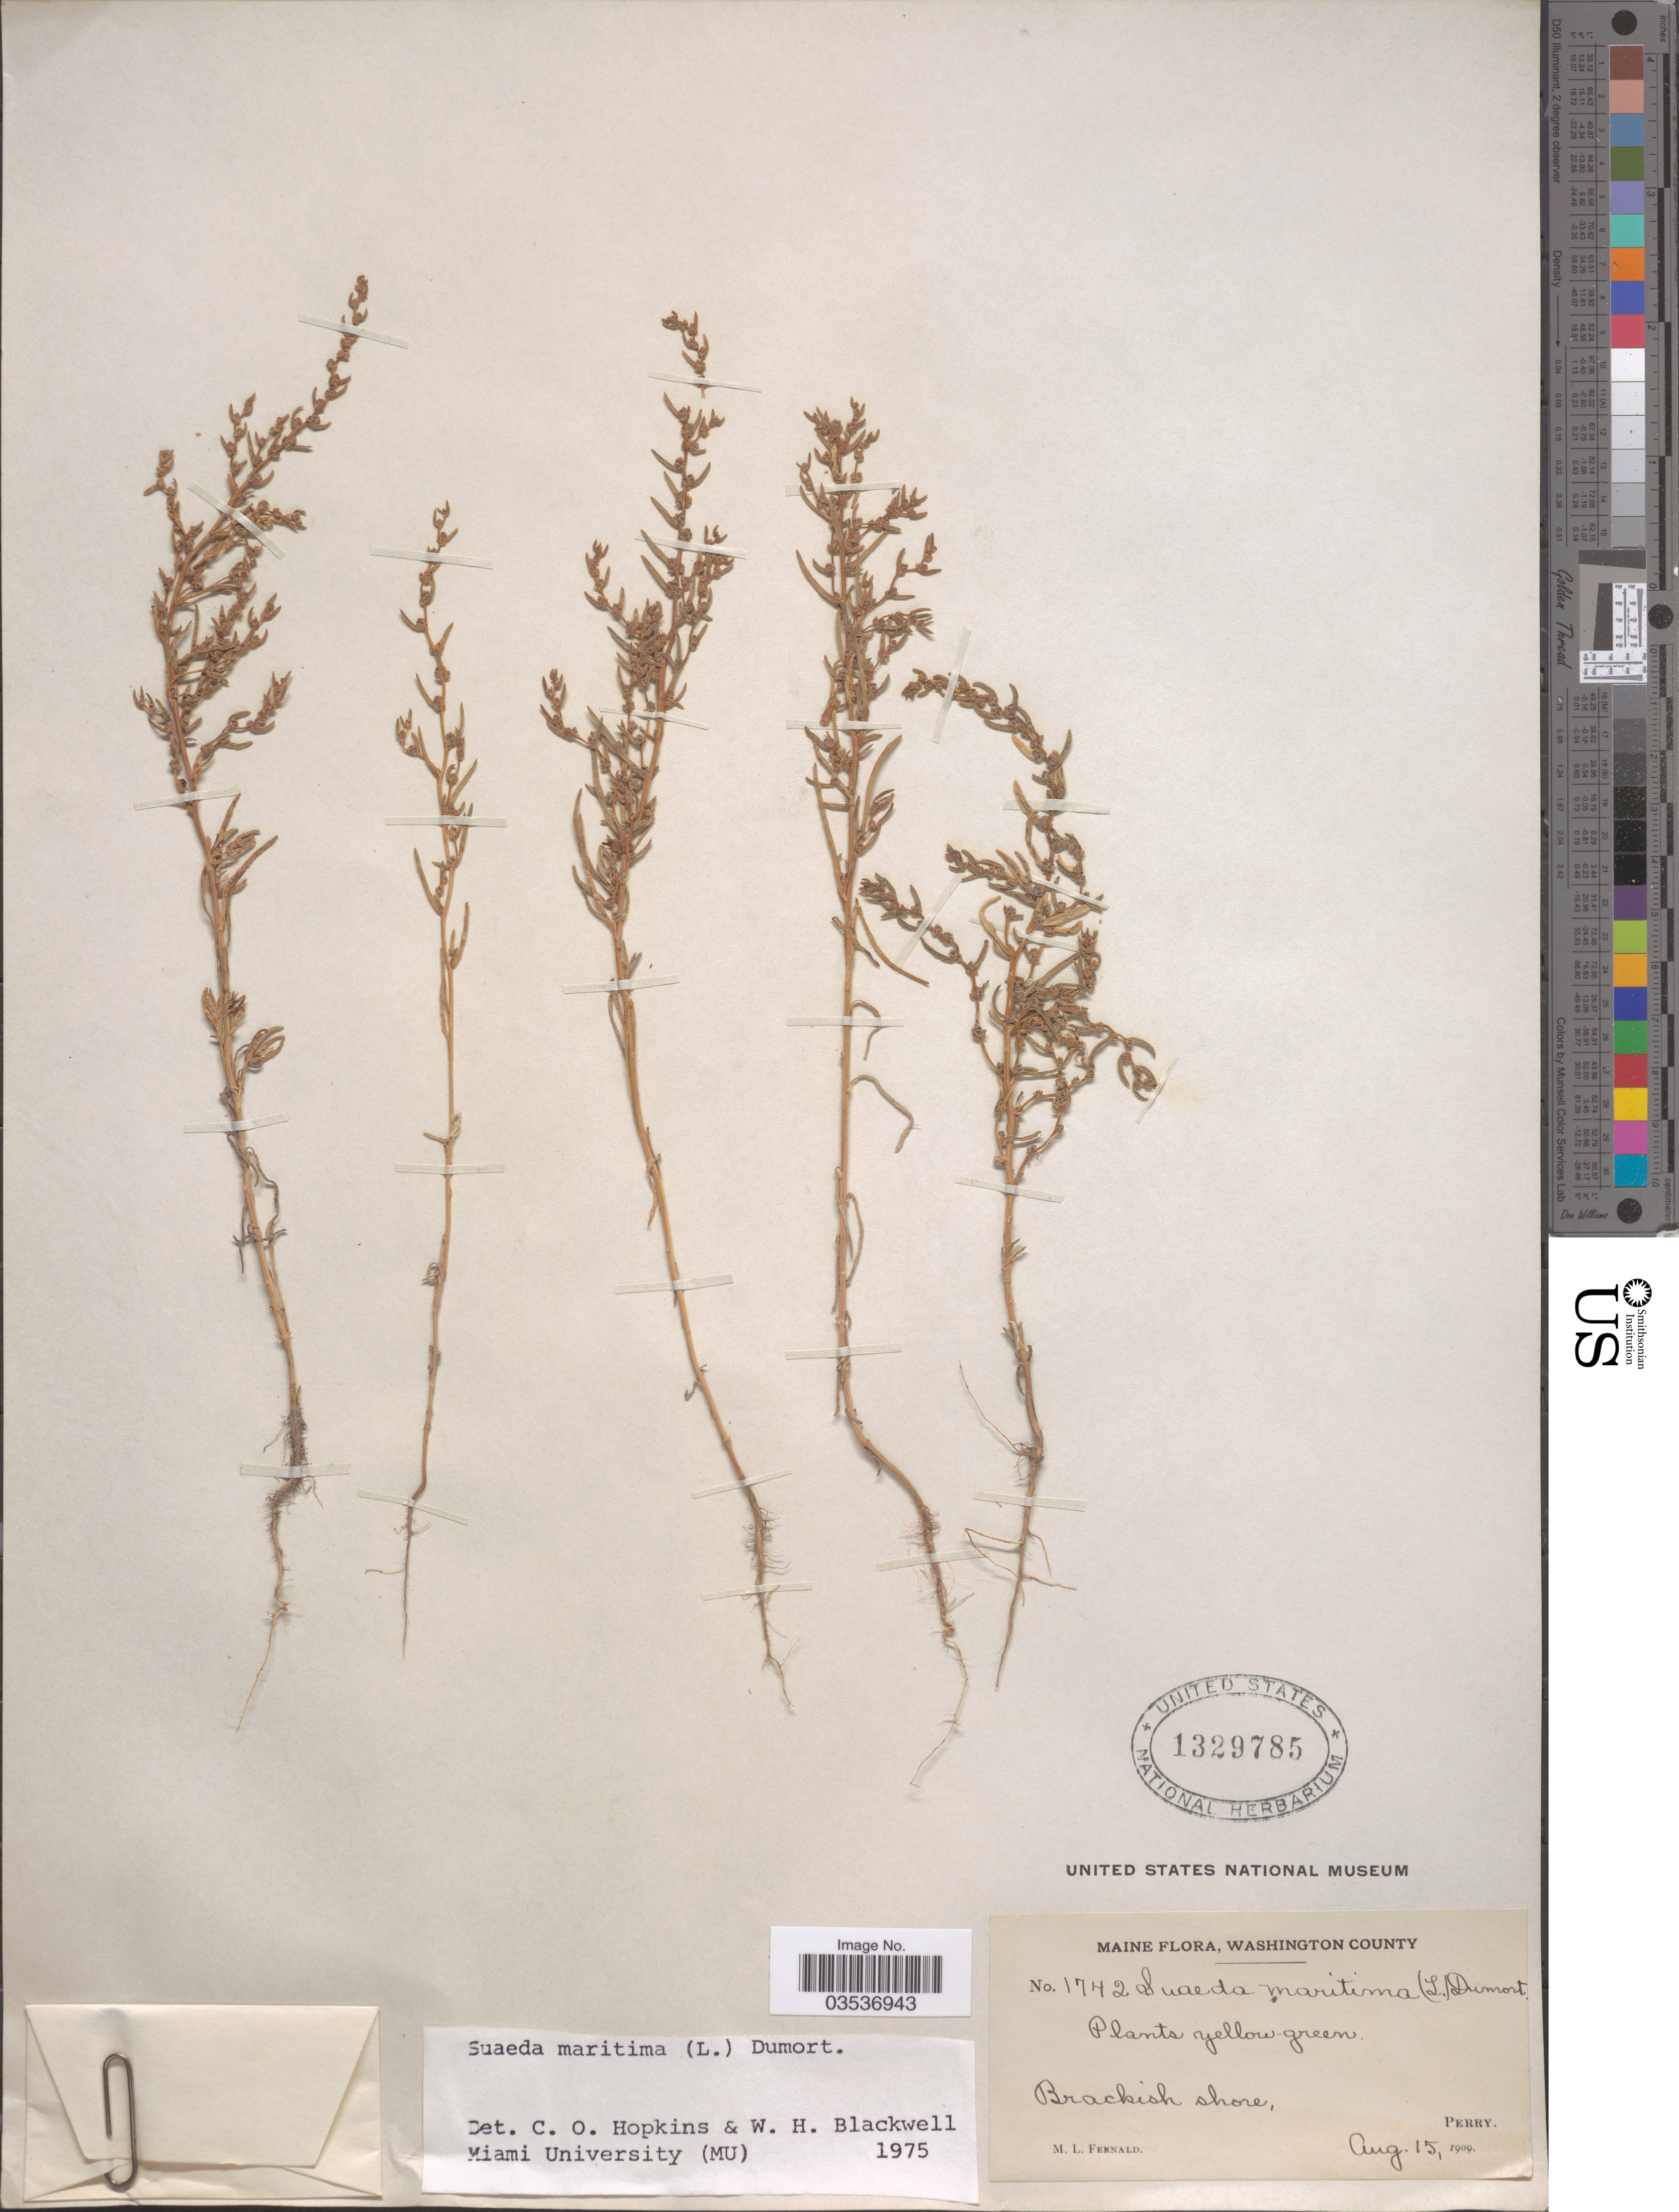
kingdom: Plantae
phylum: Tracheophyta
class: Magnoliopsida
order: Caryophyllales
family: Amaranthaceae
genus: Suaeda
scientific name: Suaeda maritima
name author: (L.) Dumort.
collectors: M. L. Fernald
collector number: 1742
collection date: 1909-08-15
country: United States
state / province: Maine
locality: Washington County. Perry.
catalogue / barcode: US 1329785